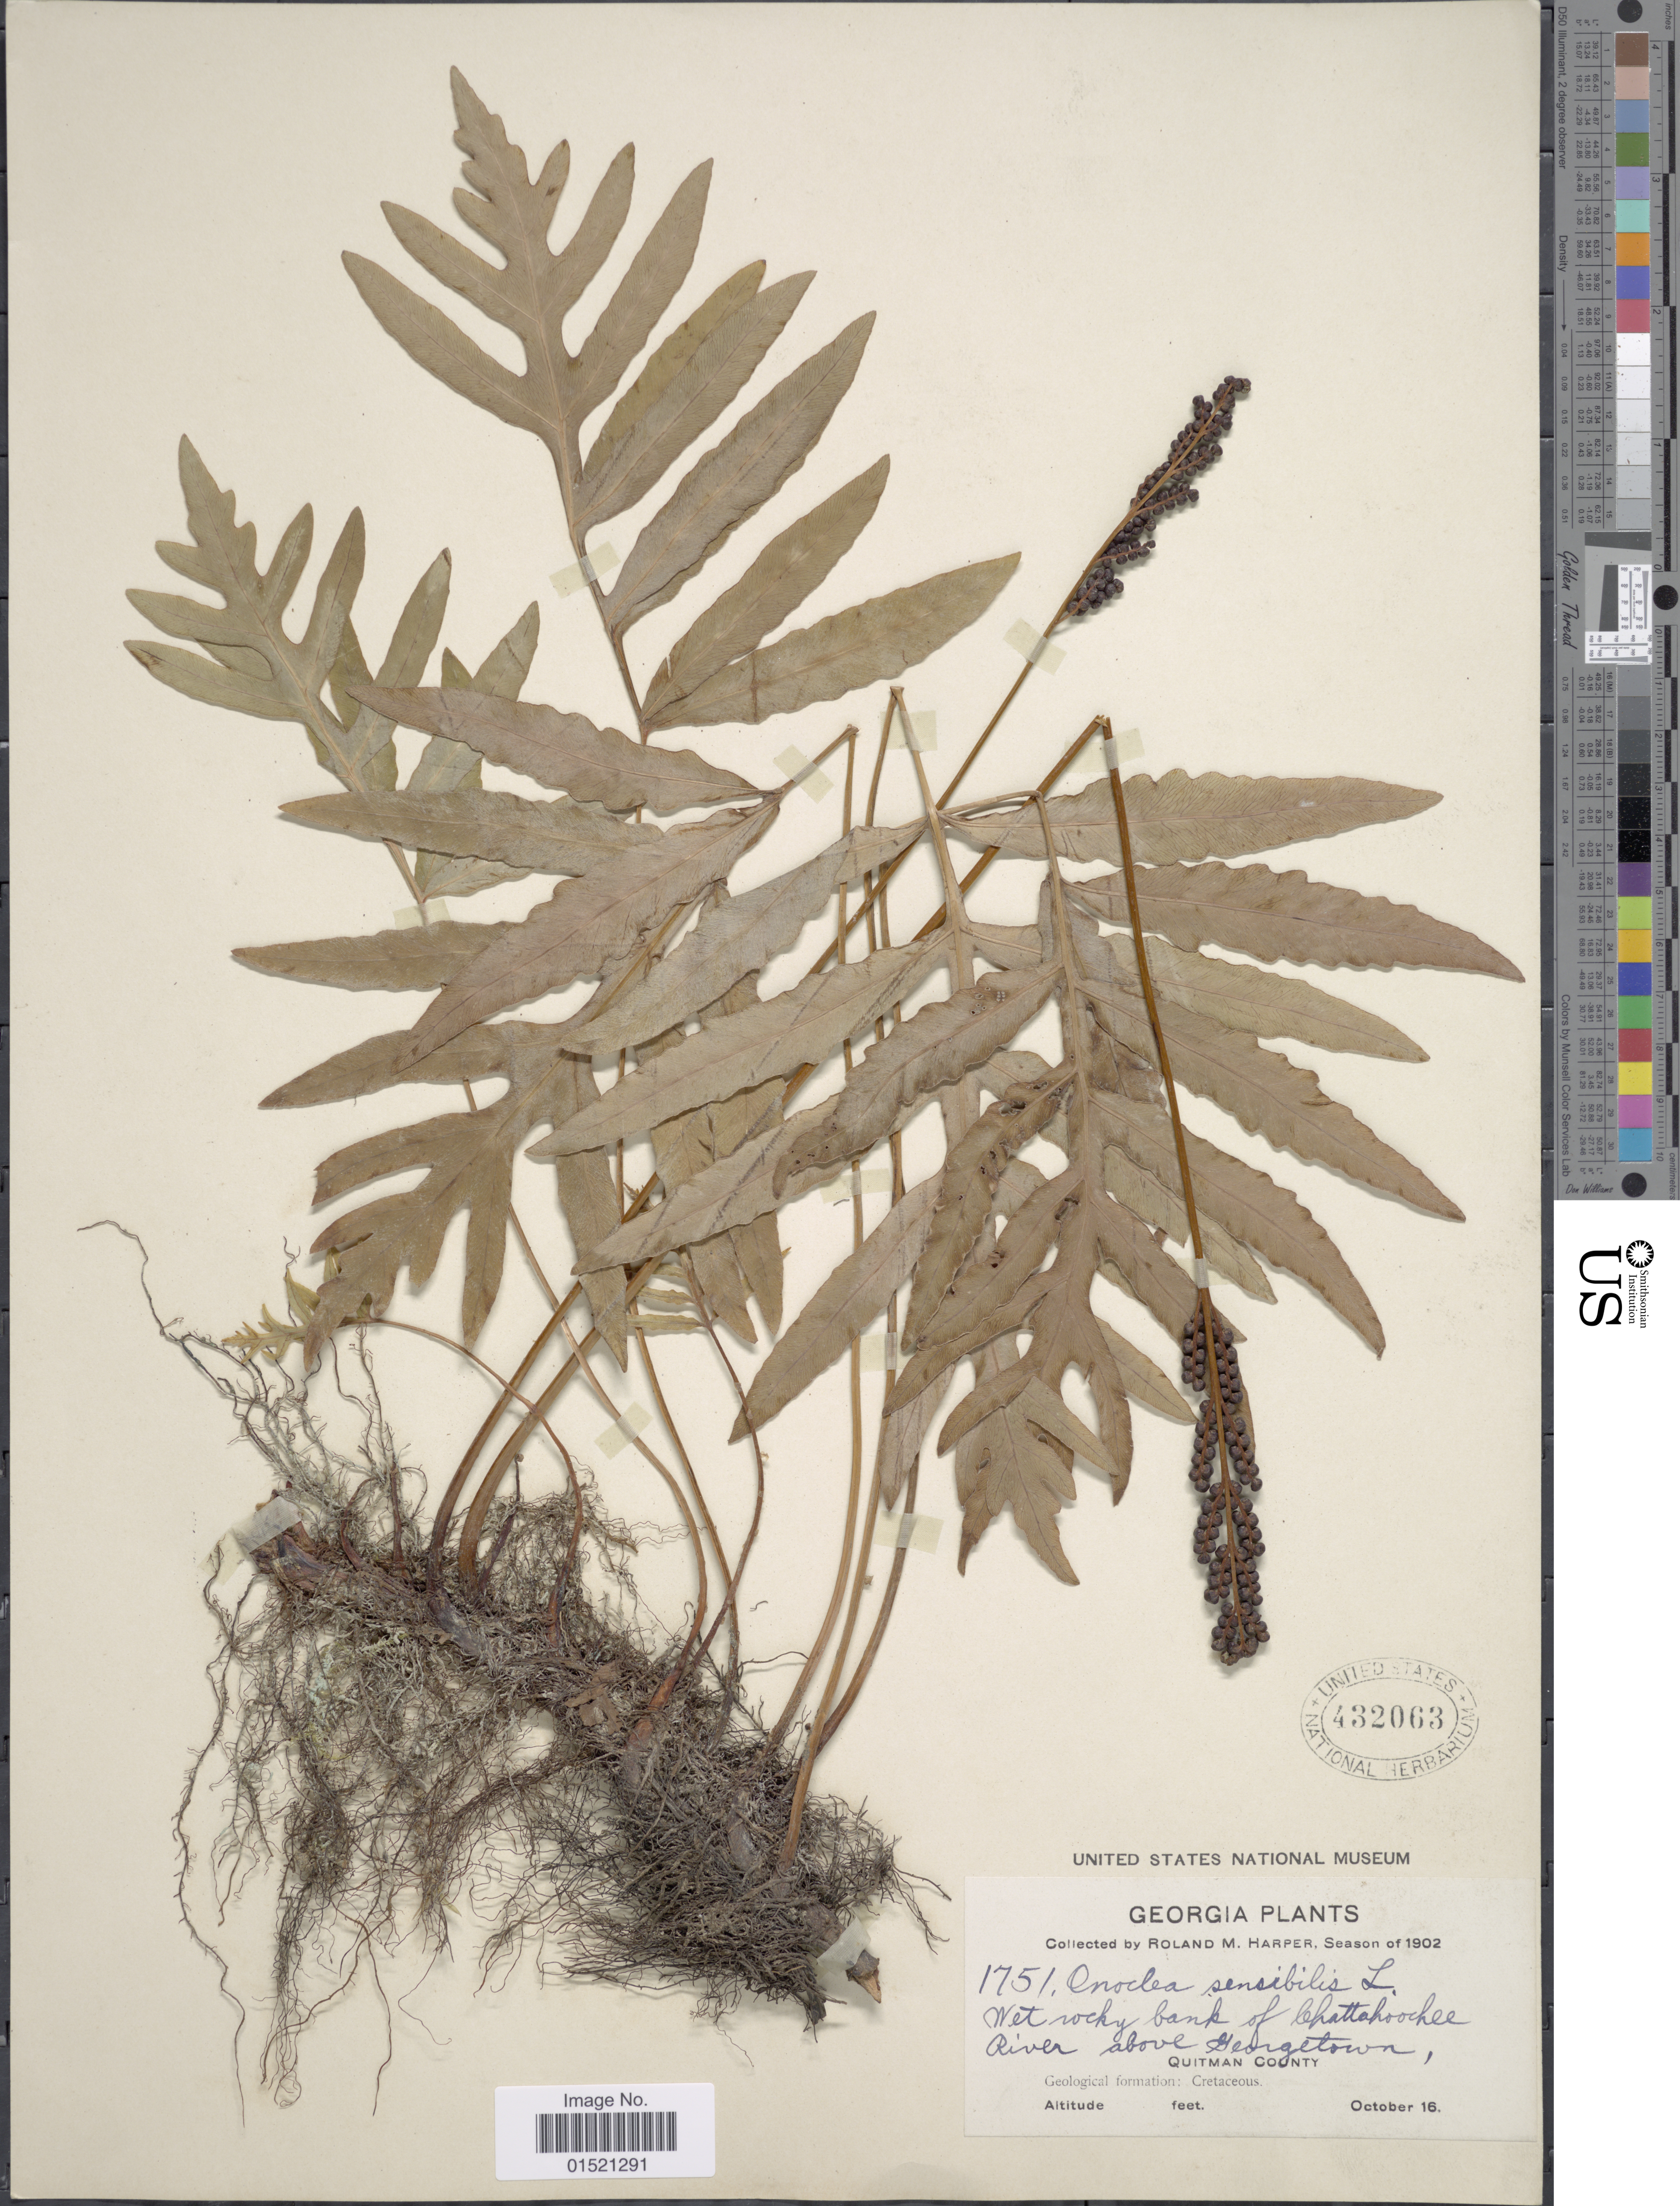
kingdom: Plantae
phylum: Tracheophyta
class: Polypodiopsida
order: Polypodiales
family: Onocleaceae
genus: Onoclea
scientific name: Onoclea sensibilis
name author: L.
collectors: R. M. Harper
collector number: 1751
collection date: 1902-10-16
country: United States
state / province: Georgia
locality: Wet rocky bank of Chattahoochee River above Georgetown, Quitman County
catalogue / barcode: US 432063